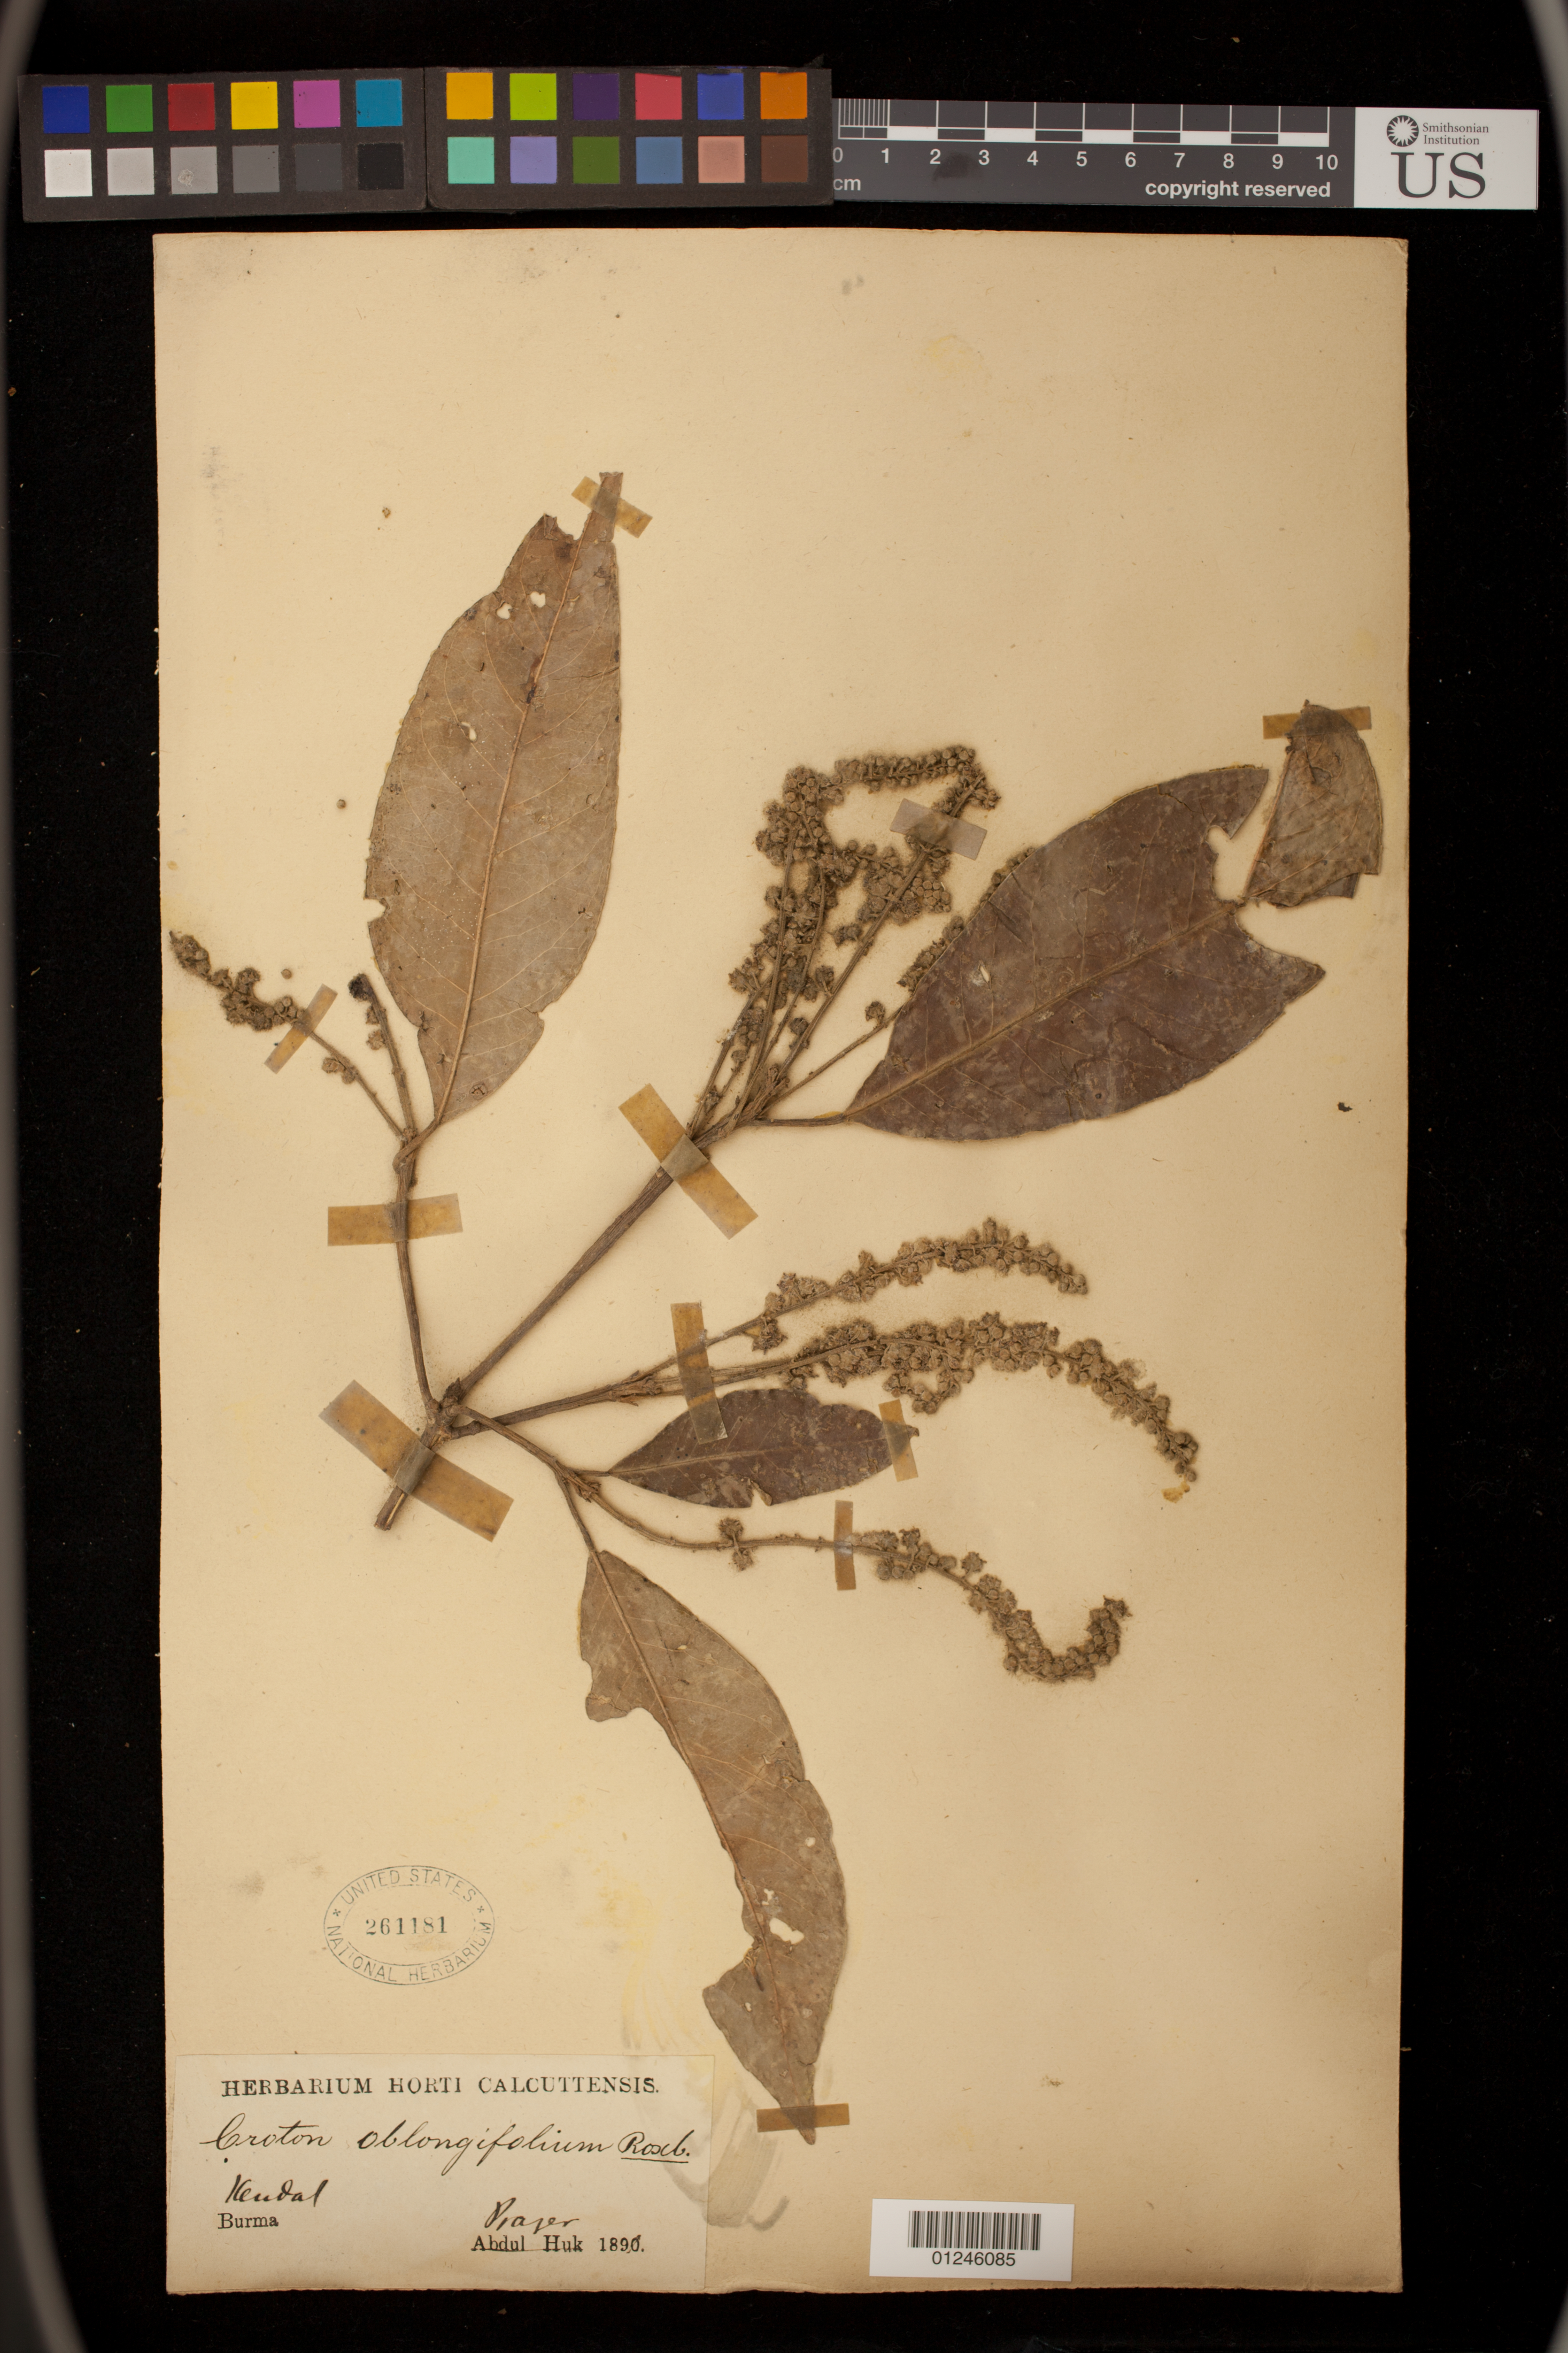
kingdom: Plantae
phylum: Tracheophyta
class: Magnoliopsida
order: Malpighiales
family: Euphorbiaceae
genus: Croton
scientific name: Croton oblongifolius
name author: Roxb.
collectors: A. Huk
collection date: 1890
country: Myanmar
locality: Kendal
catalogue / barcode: US 261181